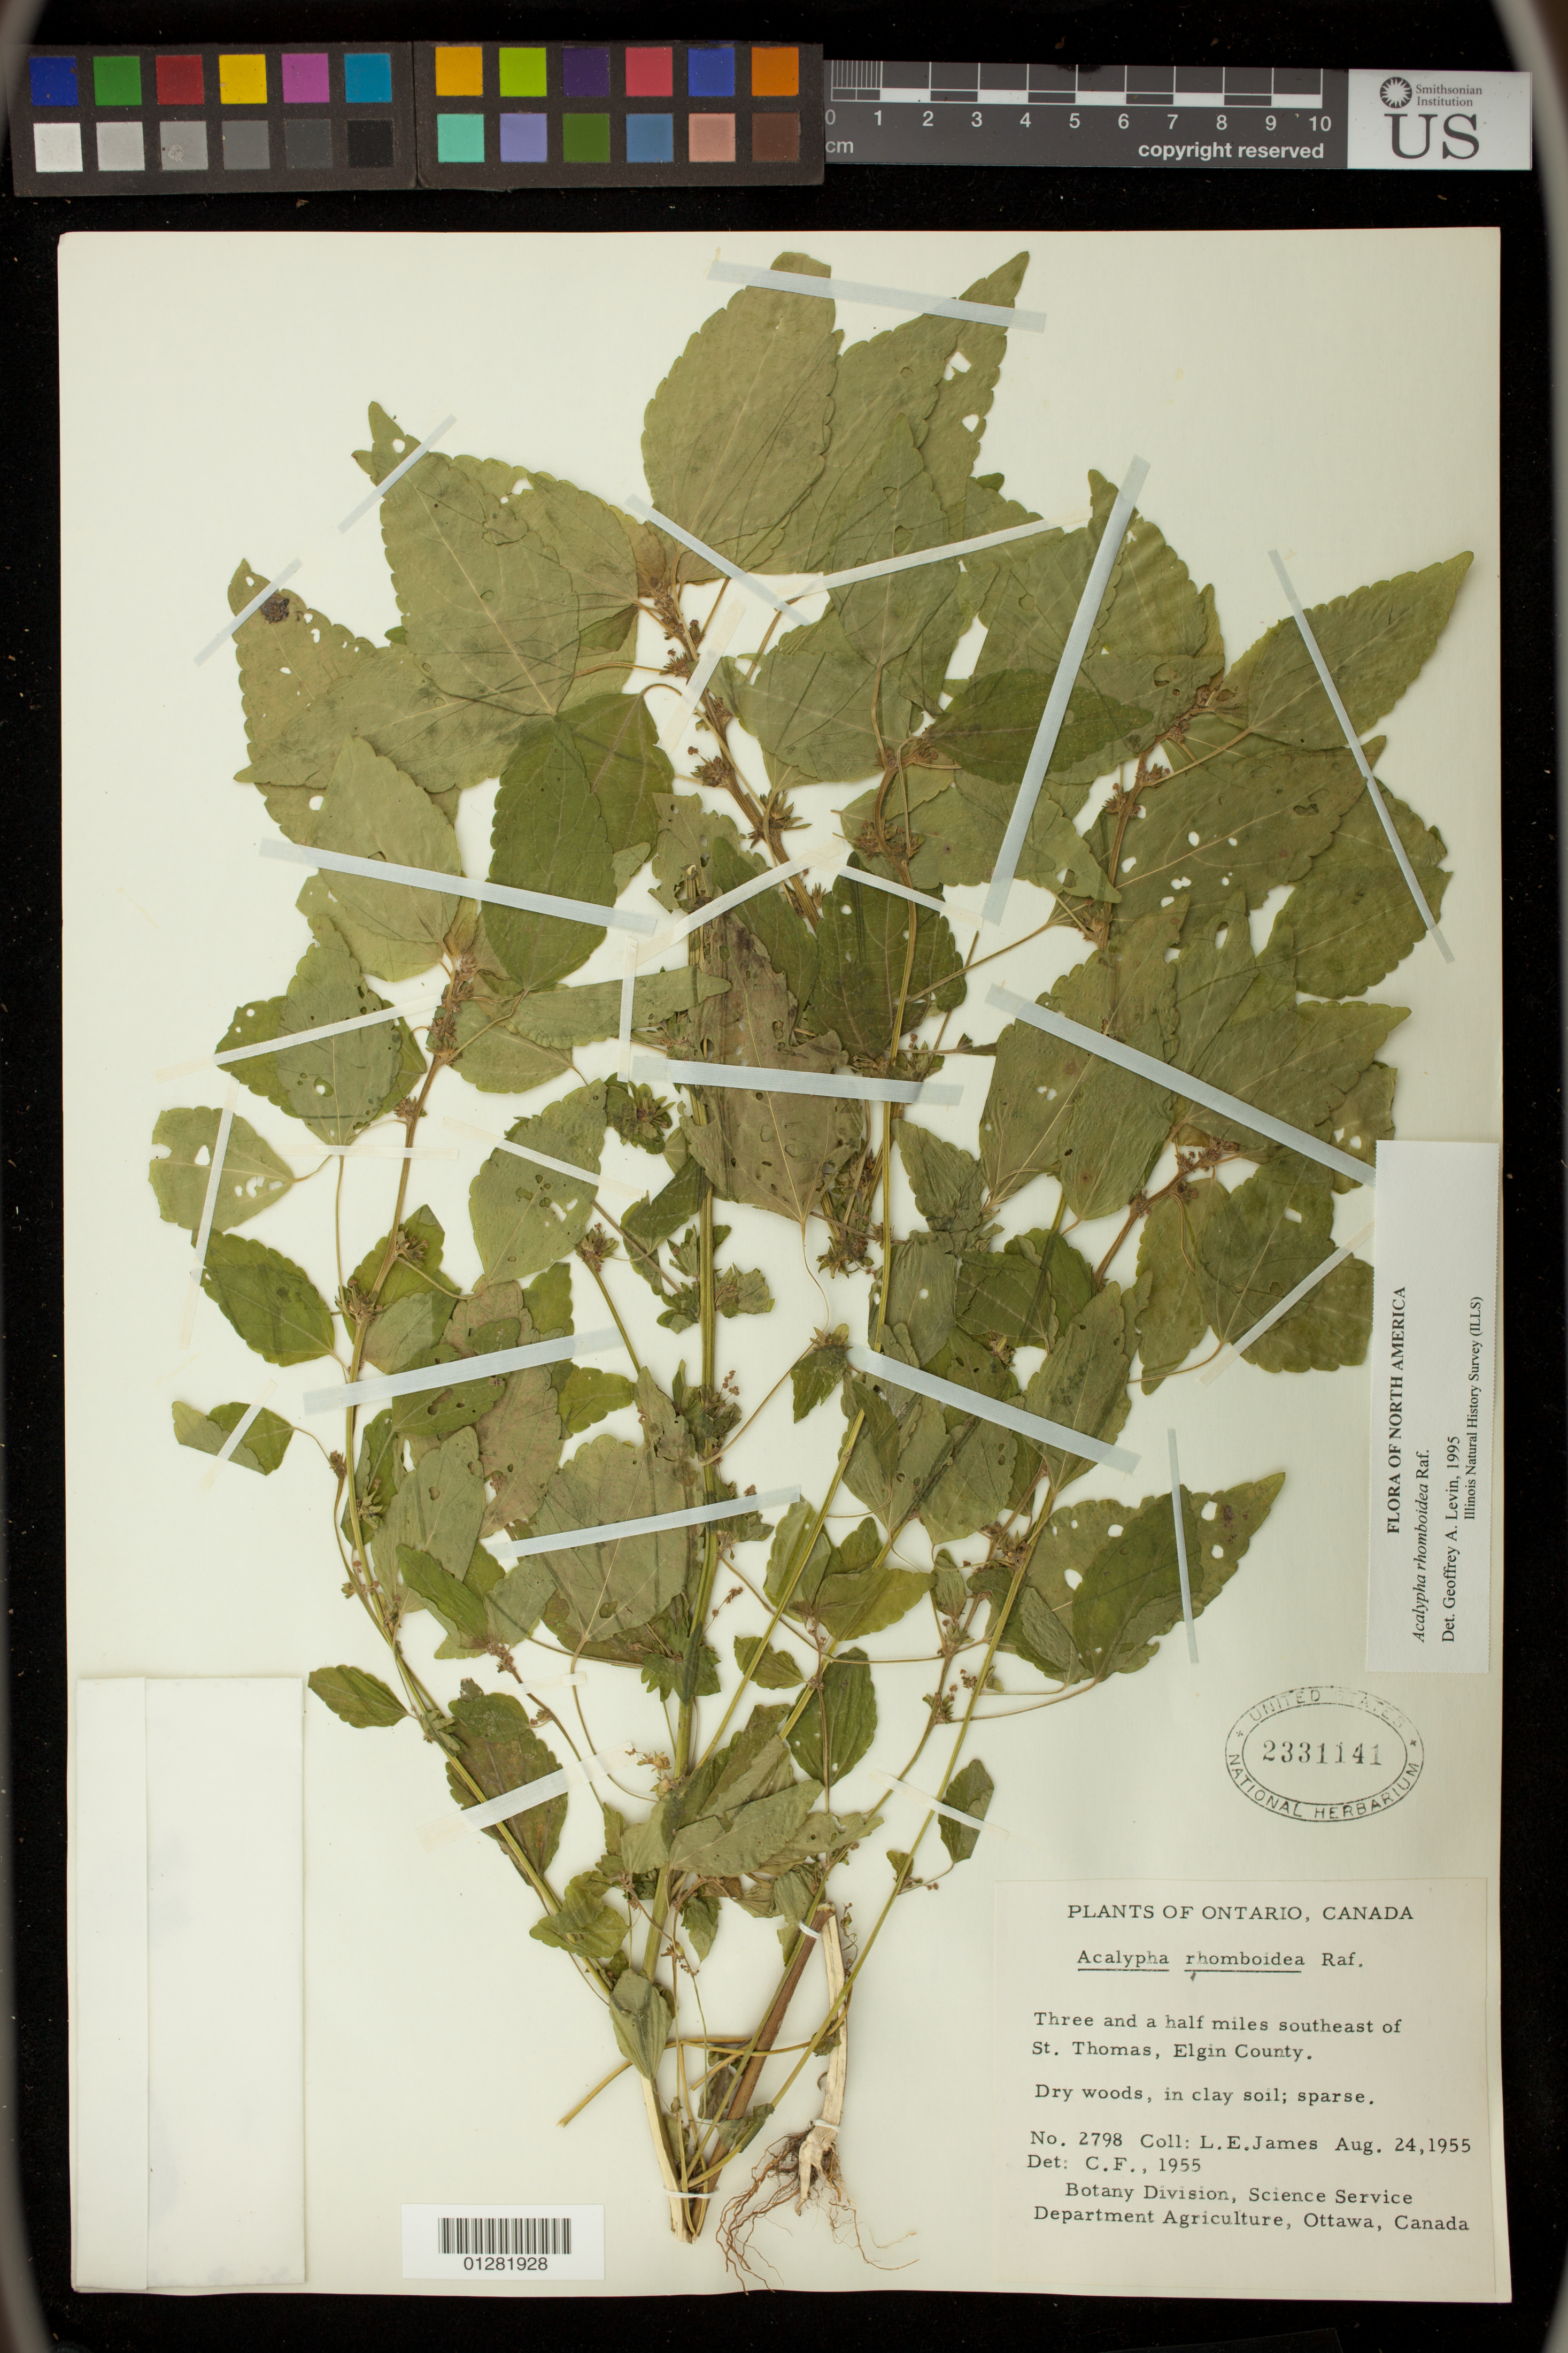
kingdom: Plantae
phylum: Tracheophyta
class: Magnoliopsida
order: Malpighiales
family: Euphorbiaceae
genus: Acalypha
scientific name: Acalypha rhomboidea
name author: Raf.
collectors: L. E. James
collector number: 2798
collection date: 1955-08-24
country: Canada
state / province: Ontario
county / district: Elgin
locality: Three and a half miles southeast of St. Thomas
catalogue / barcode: US 2331141